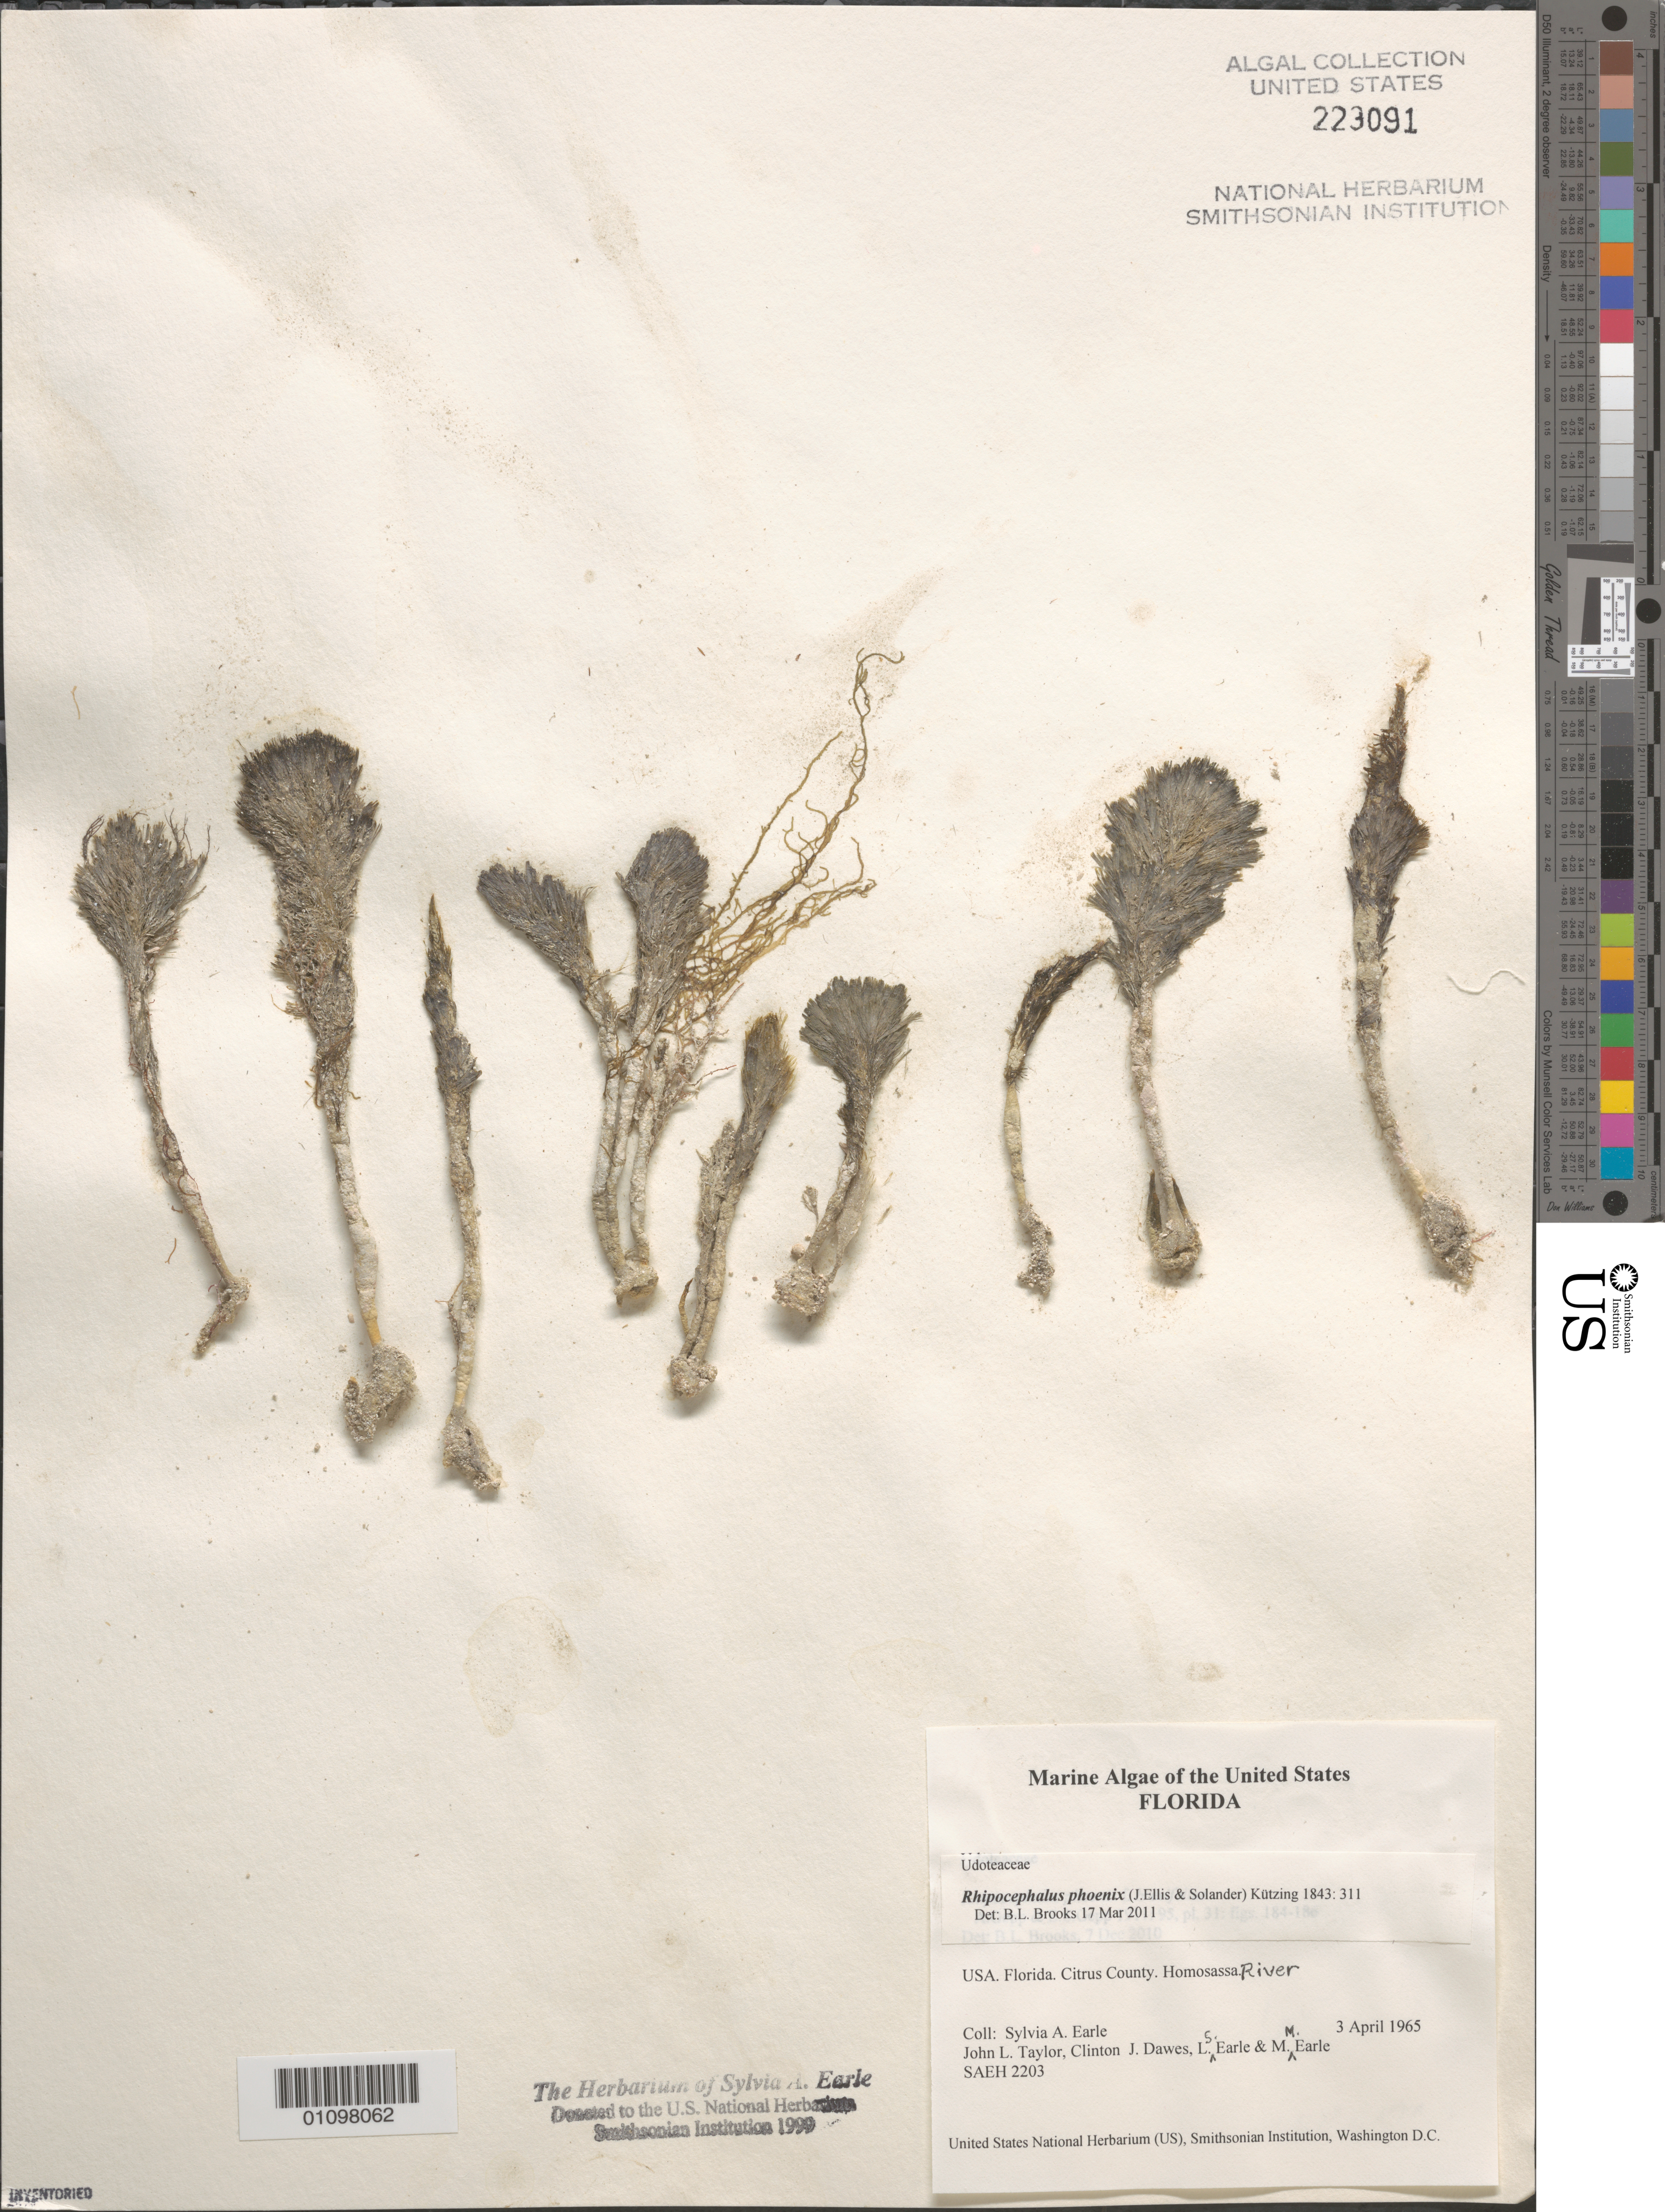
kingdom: Plantae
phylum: Chlorophyta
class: Ulvophyceae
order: Bryopsidales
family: Udoteaceae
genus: Rhipocephalus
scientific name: Rhipocephalus phoenix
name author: (J. Ellis & Sol.) Kütz.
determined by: Brooks, B. L., (BOT), Smithsonian Institution - National Museum of Natural History (UNITED STATES)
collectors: S. A. Earle, J. L. Taylor, C. Dawes, L. Earle & M. Earle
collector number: SAEH 2203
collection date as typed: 03 Apr 1965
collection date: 1965-04-03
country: United States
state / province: Florida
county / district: Citrus County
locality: Homosassa River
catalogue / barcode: US 223091